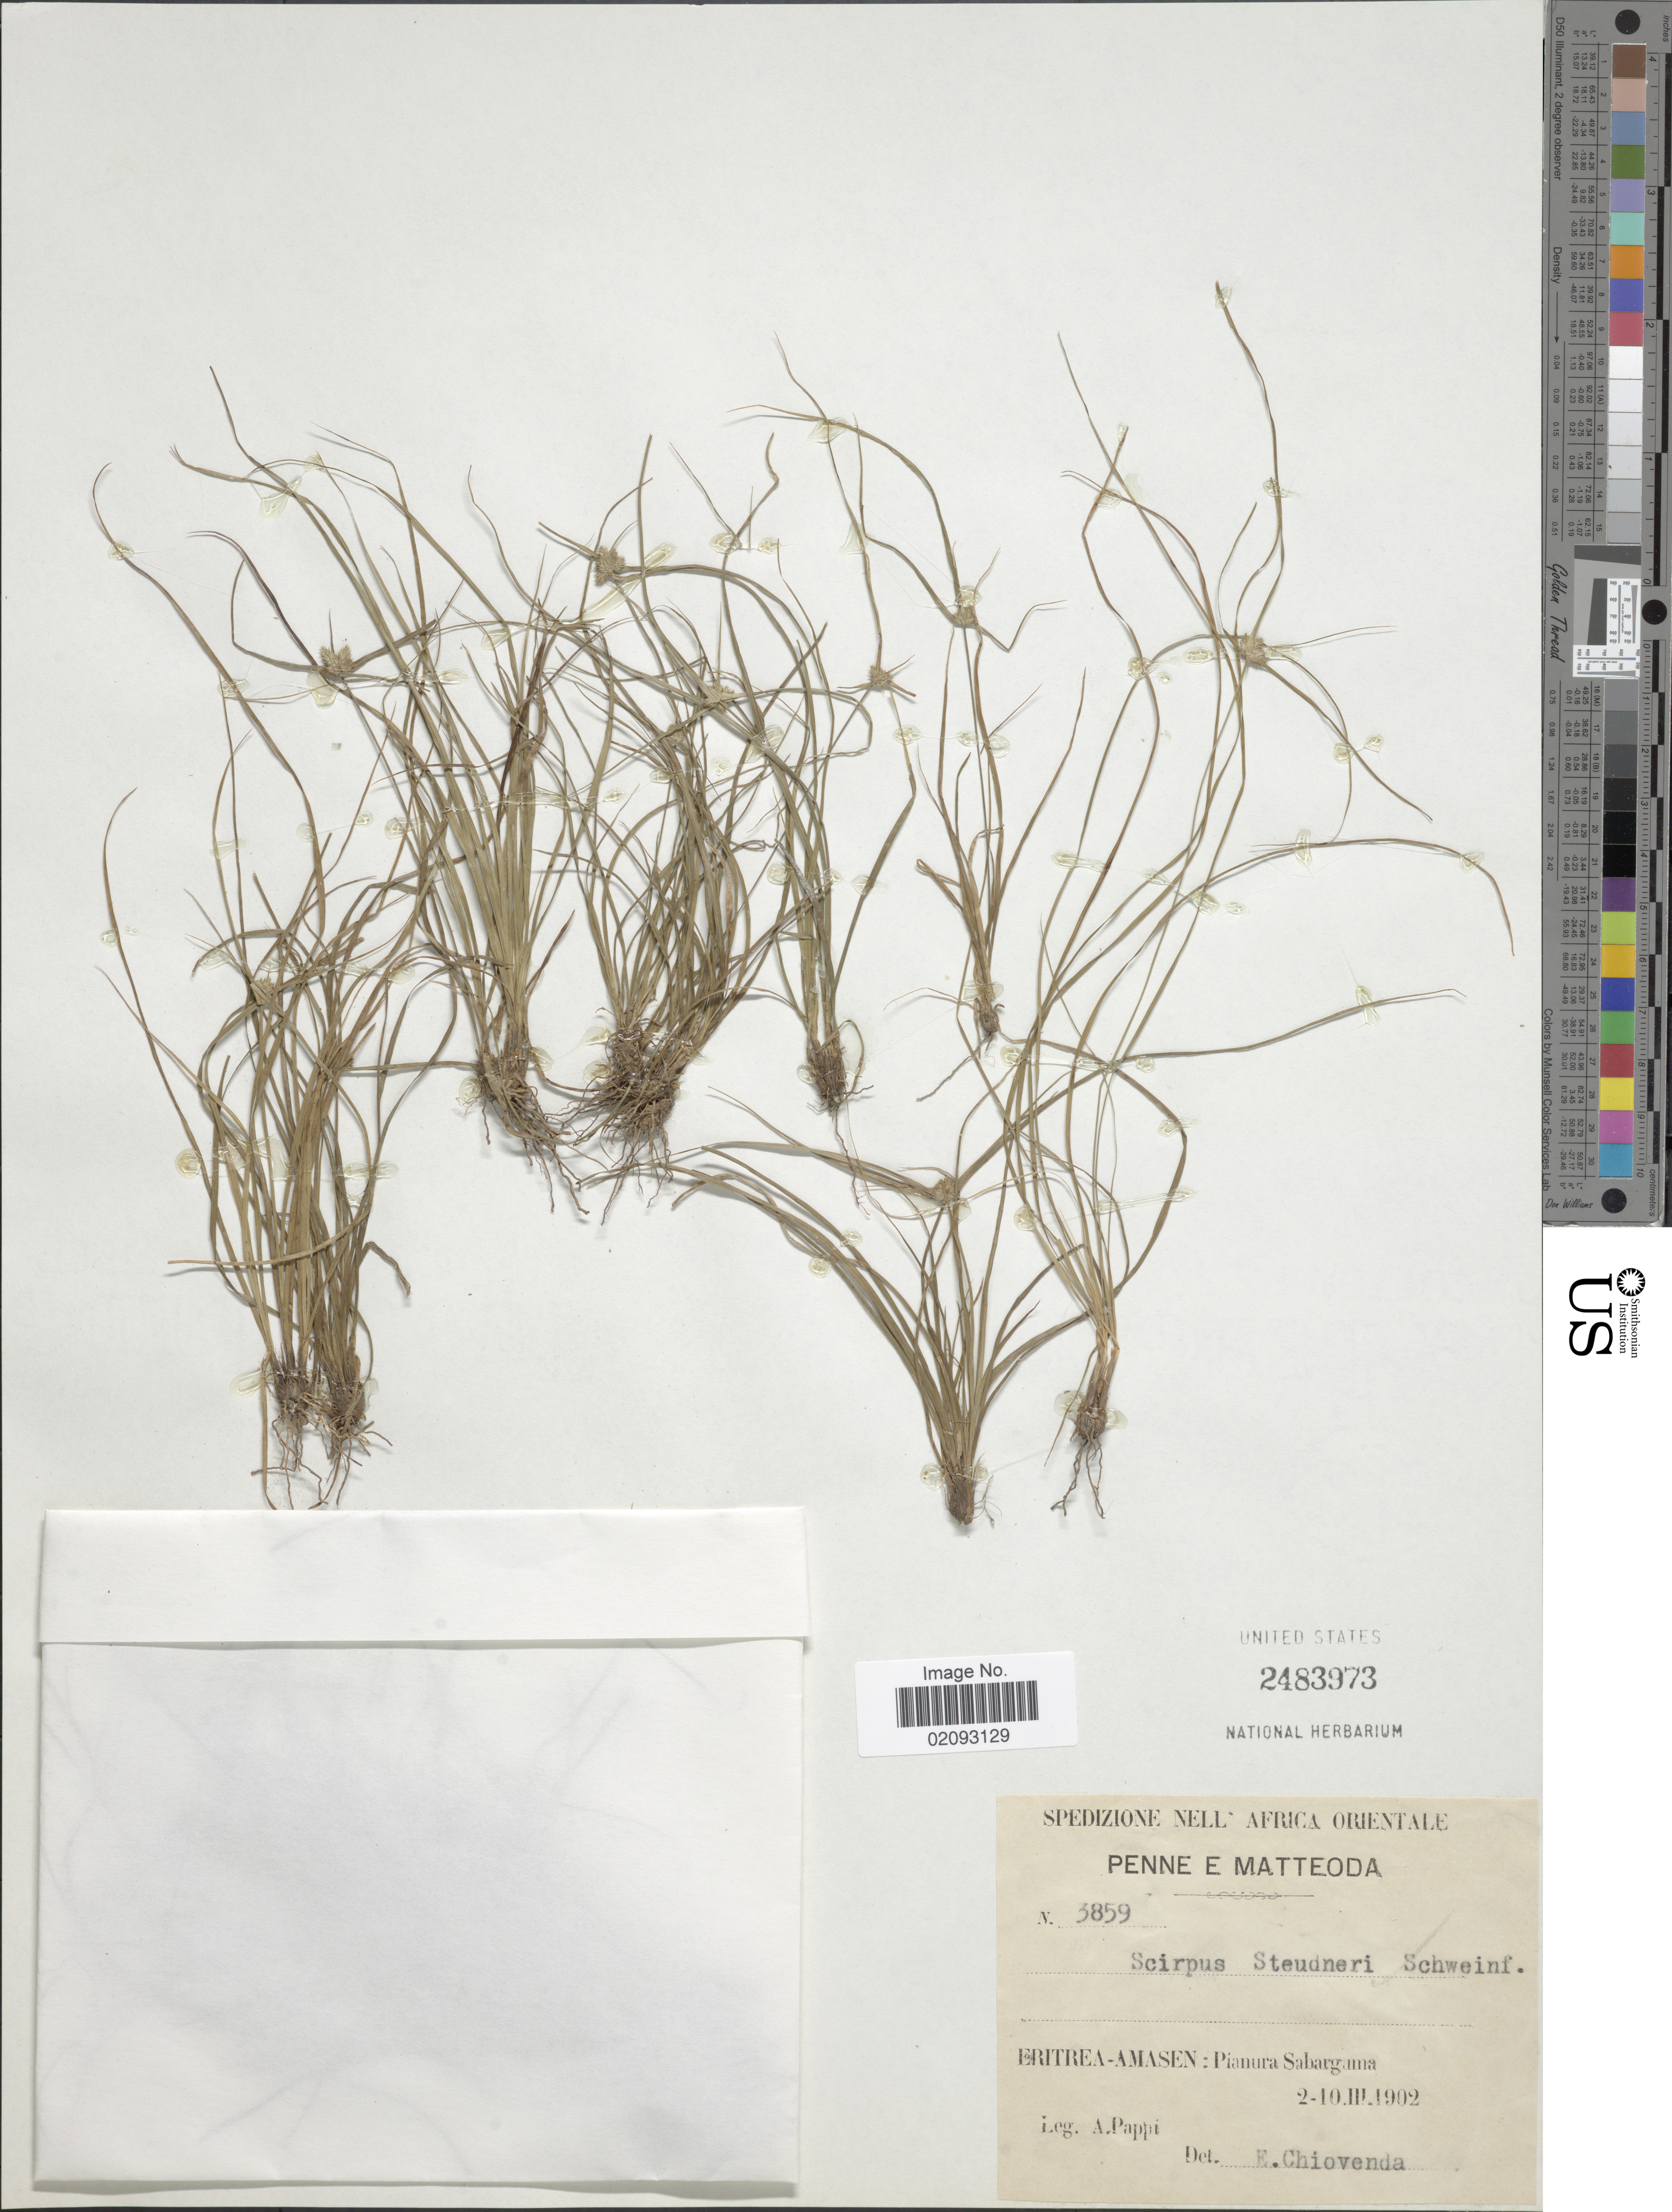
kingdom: Plantae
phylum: Tracheophyta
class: Liliopsida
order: Poales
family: Cyperaceae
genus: Cyperus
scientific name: Cyperus steudneri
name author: (Boeckeler) Larridon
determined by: Strong, Mark T., (BOT), Smithsonian Institution - National Museum of Natural History (UNITED STATES)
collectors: A. Pappi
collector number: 3859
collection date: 1902-03-02/1902-03-10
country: Eritrea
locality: Spedizione Nell Africa Orientale, Amasen: Pianura Sabargama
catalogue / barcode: US 2483973